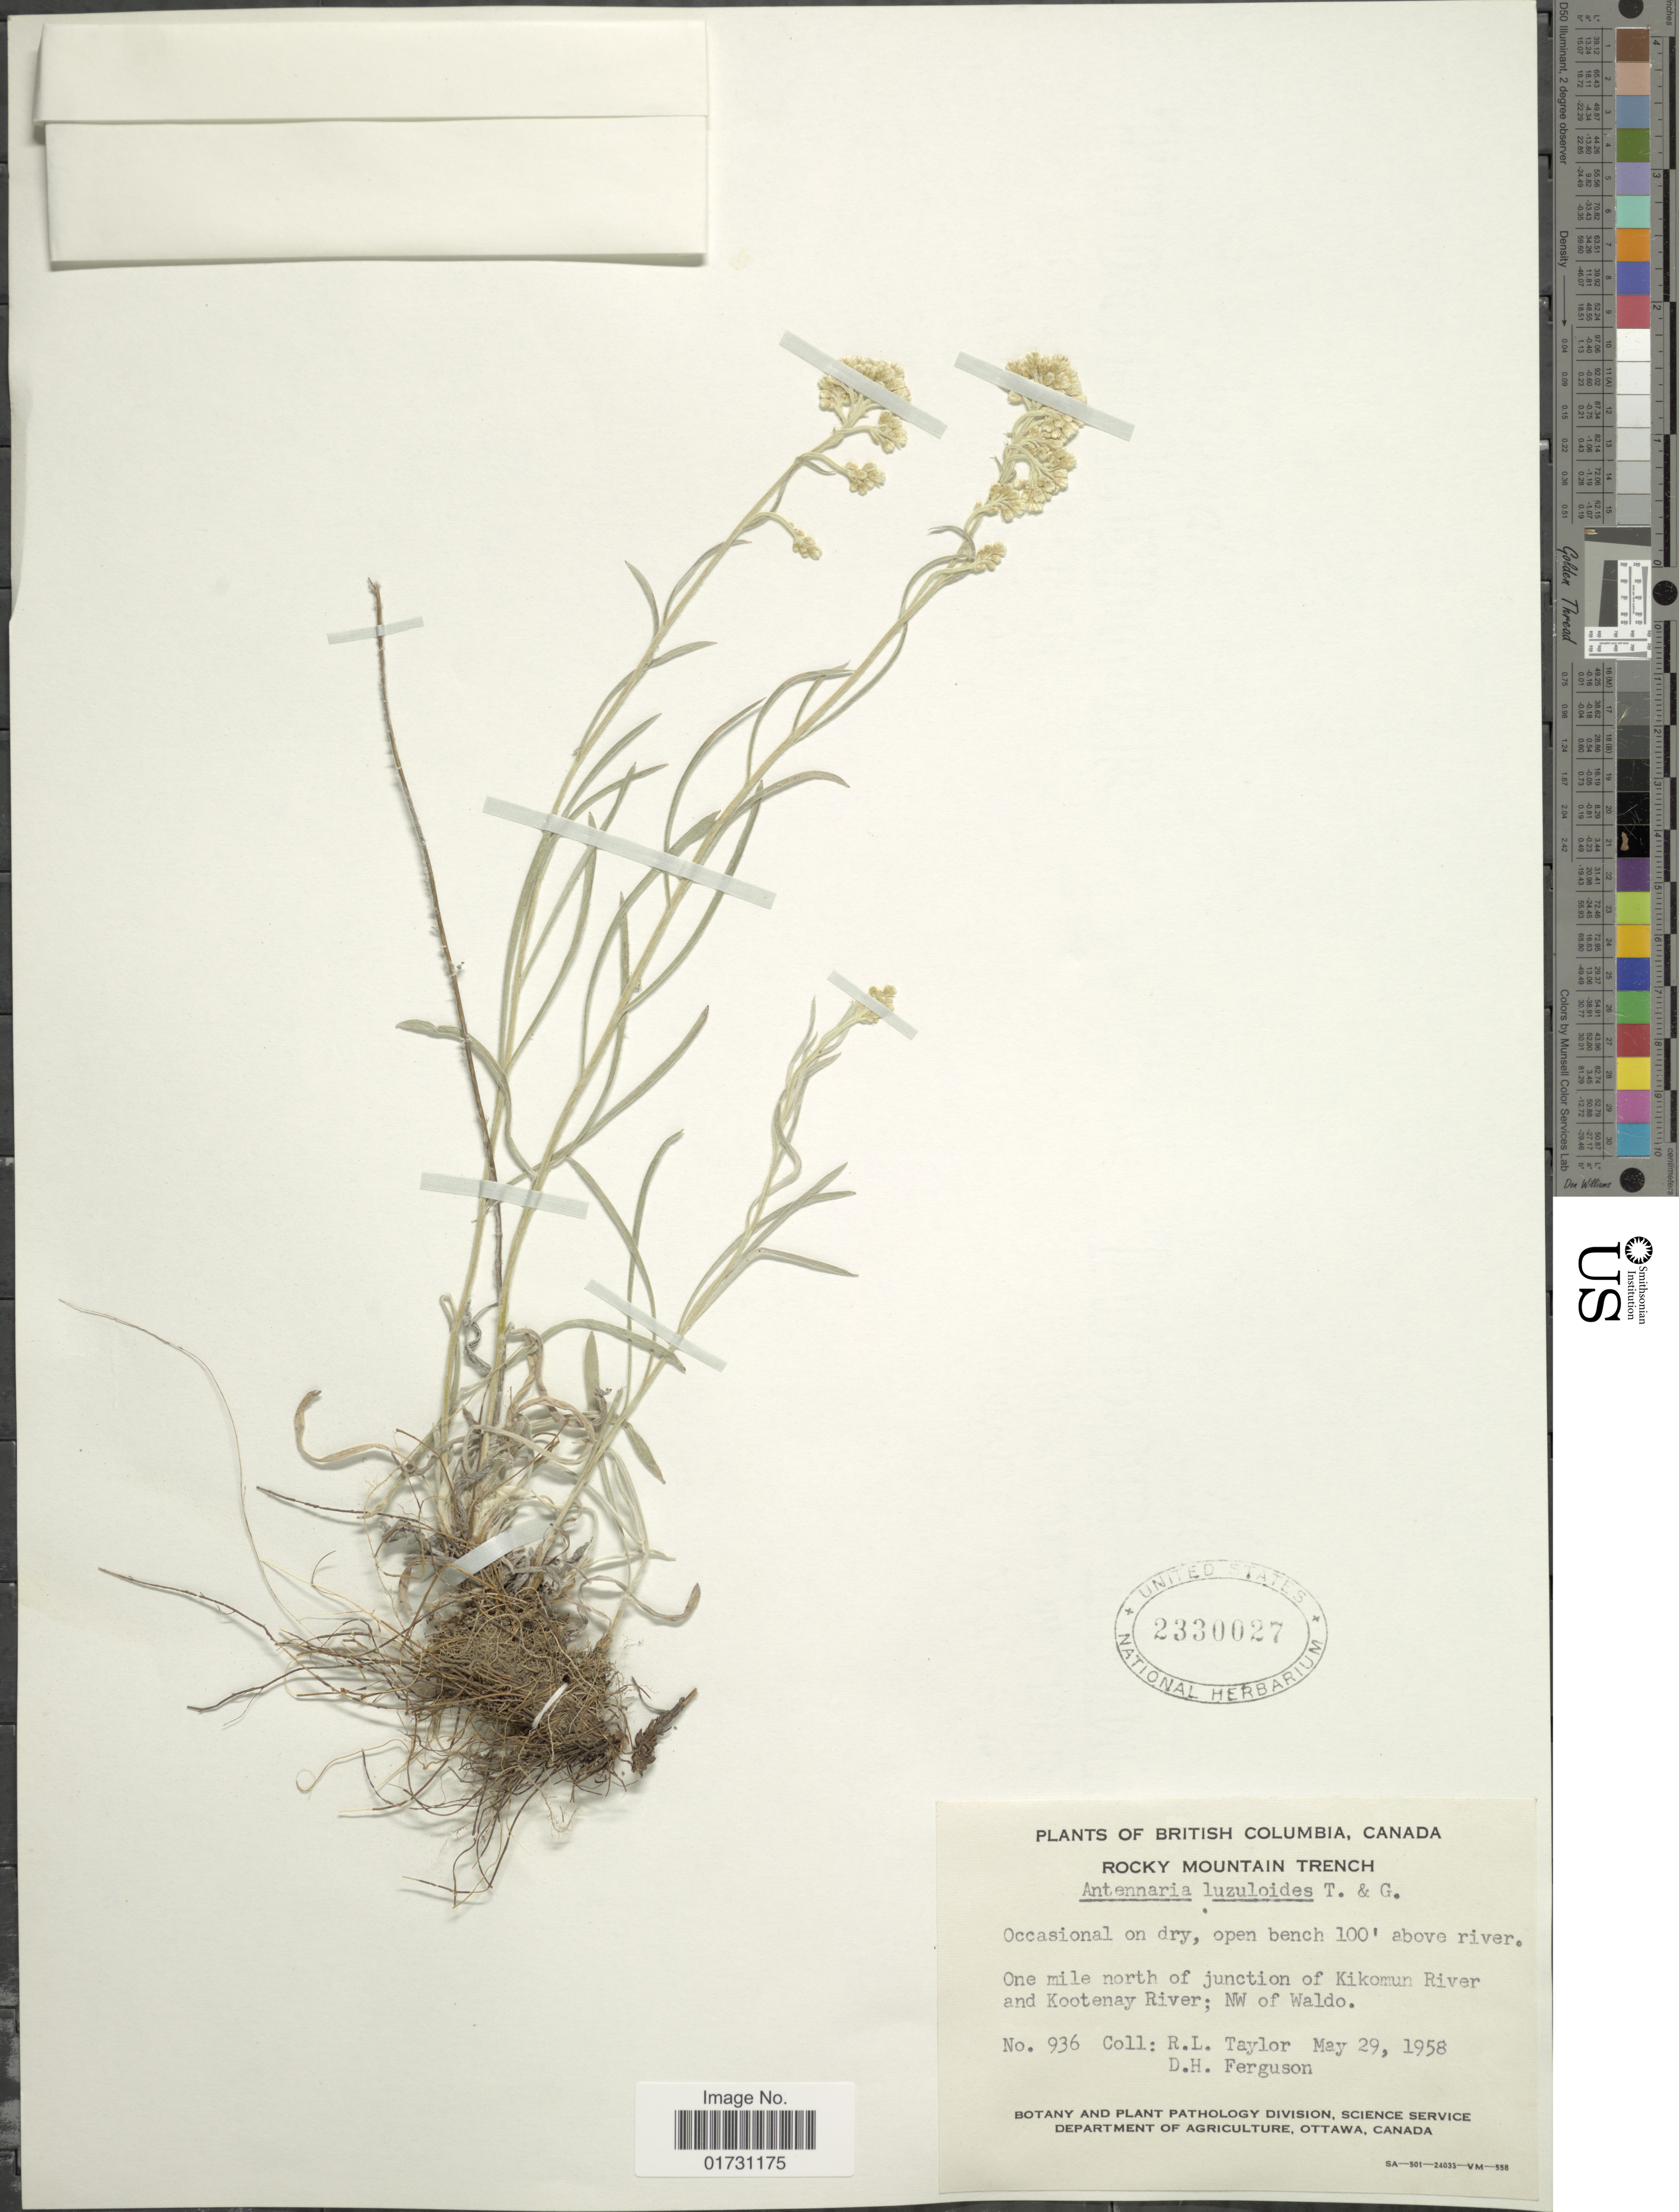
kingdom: Plantae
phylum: Tracheophyta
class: Magnoliopsida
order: Asterales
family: Asteraceae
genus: Antennaria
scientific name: Antennaria luzuloides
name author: Torr. & A. Gray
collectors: R. Taylor & D. Ferguson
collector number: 936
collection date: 1958-05-29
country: Canada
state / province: British Columbia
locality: Rocky Mountain Trench, One mile north of junction of Kikomun River and Kootenay River; NW of Waldo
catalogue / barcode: US 2330027